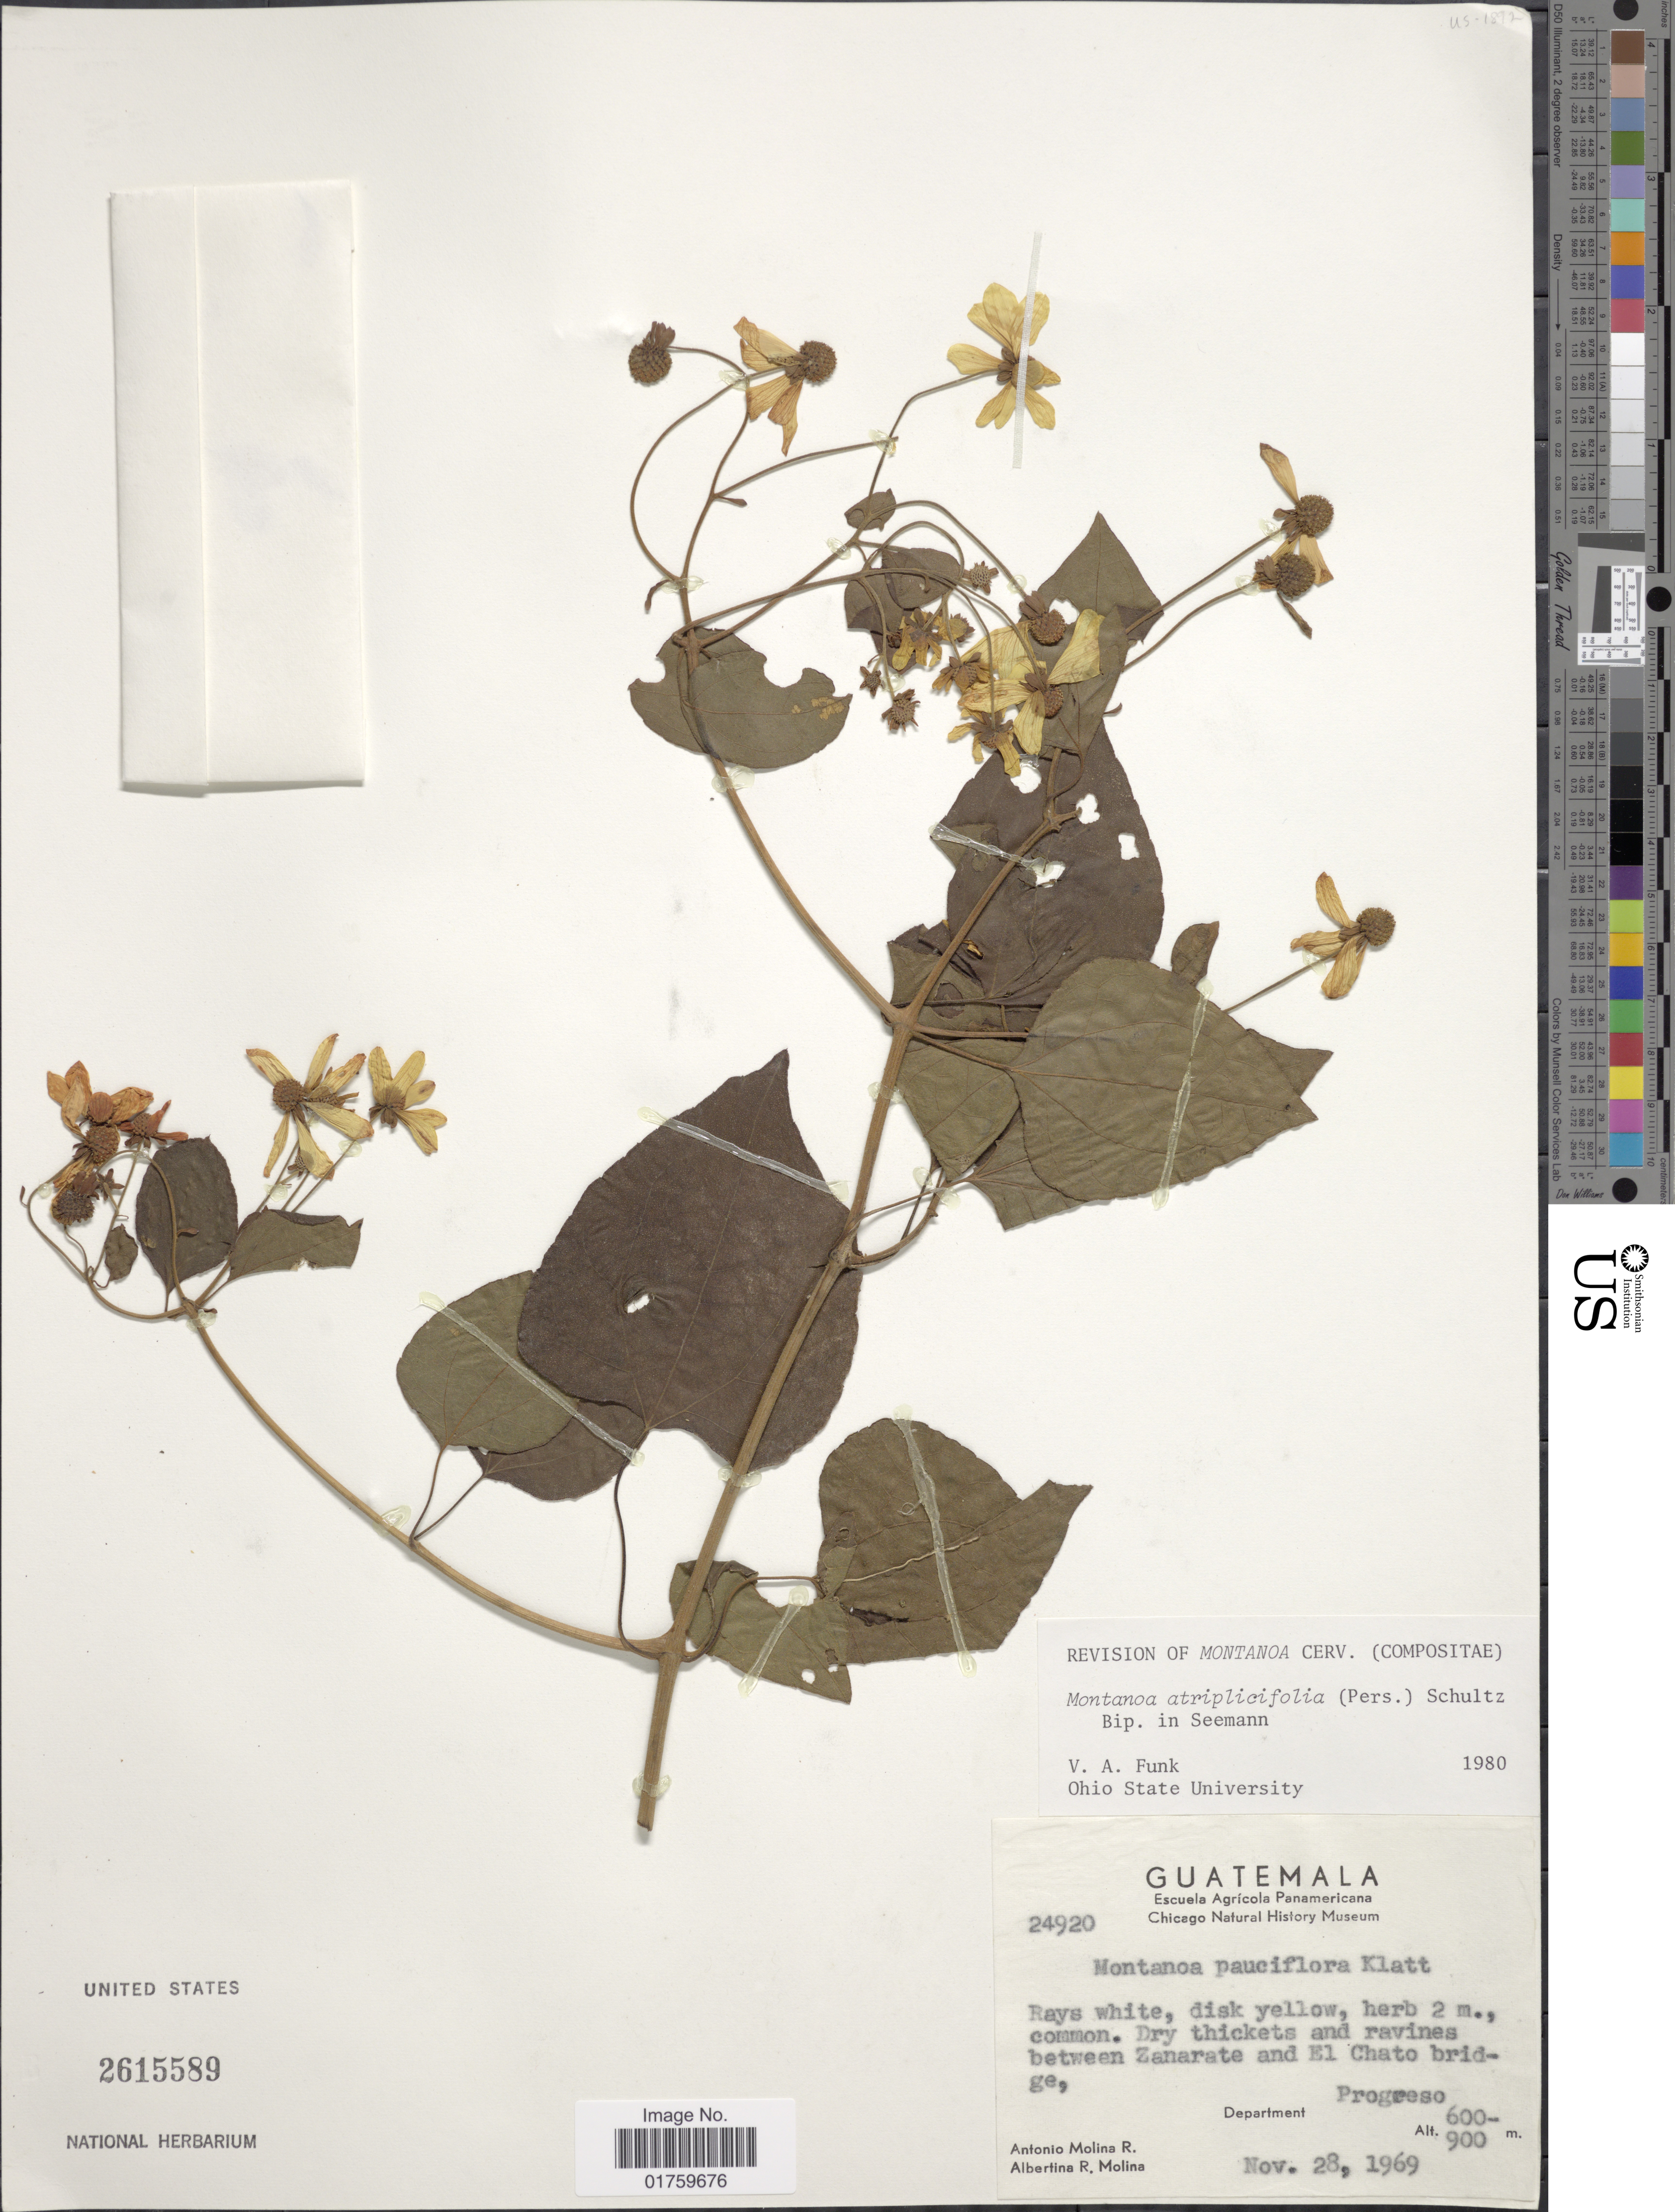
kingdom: Plantae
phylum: Tracheophyta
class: Magnoliopsida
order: Asterales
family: Asteraceae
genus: Montanoa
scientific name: Montanoa atriplicifolia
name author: (Pers.) Sch. Bip.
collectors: A. Molina R. & A. R. Molina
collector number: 24920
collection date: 1969-11-28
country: Guatemala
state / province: El Progreso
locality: Dry thickets and ravines between Zanarate and El Chate bridge.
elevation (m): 600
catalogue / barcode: US 2615589